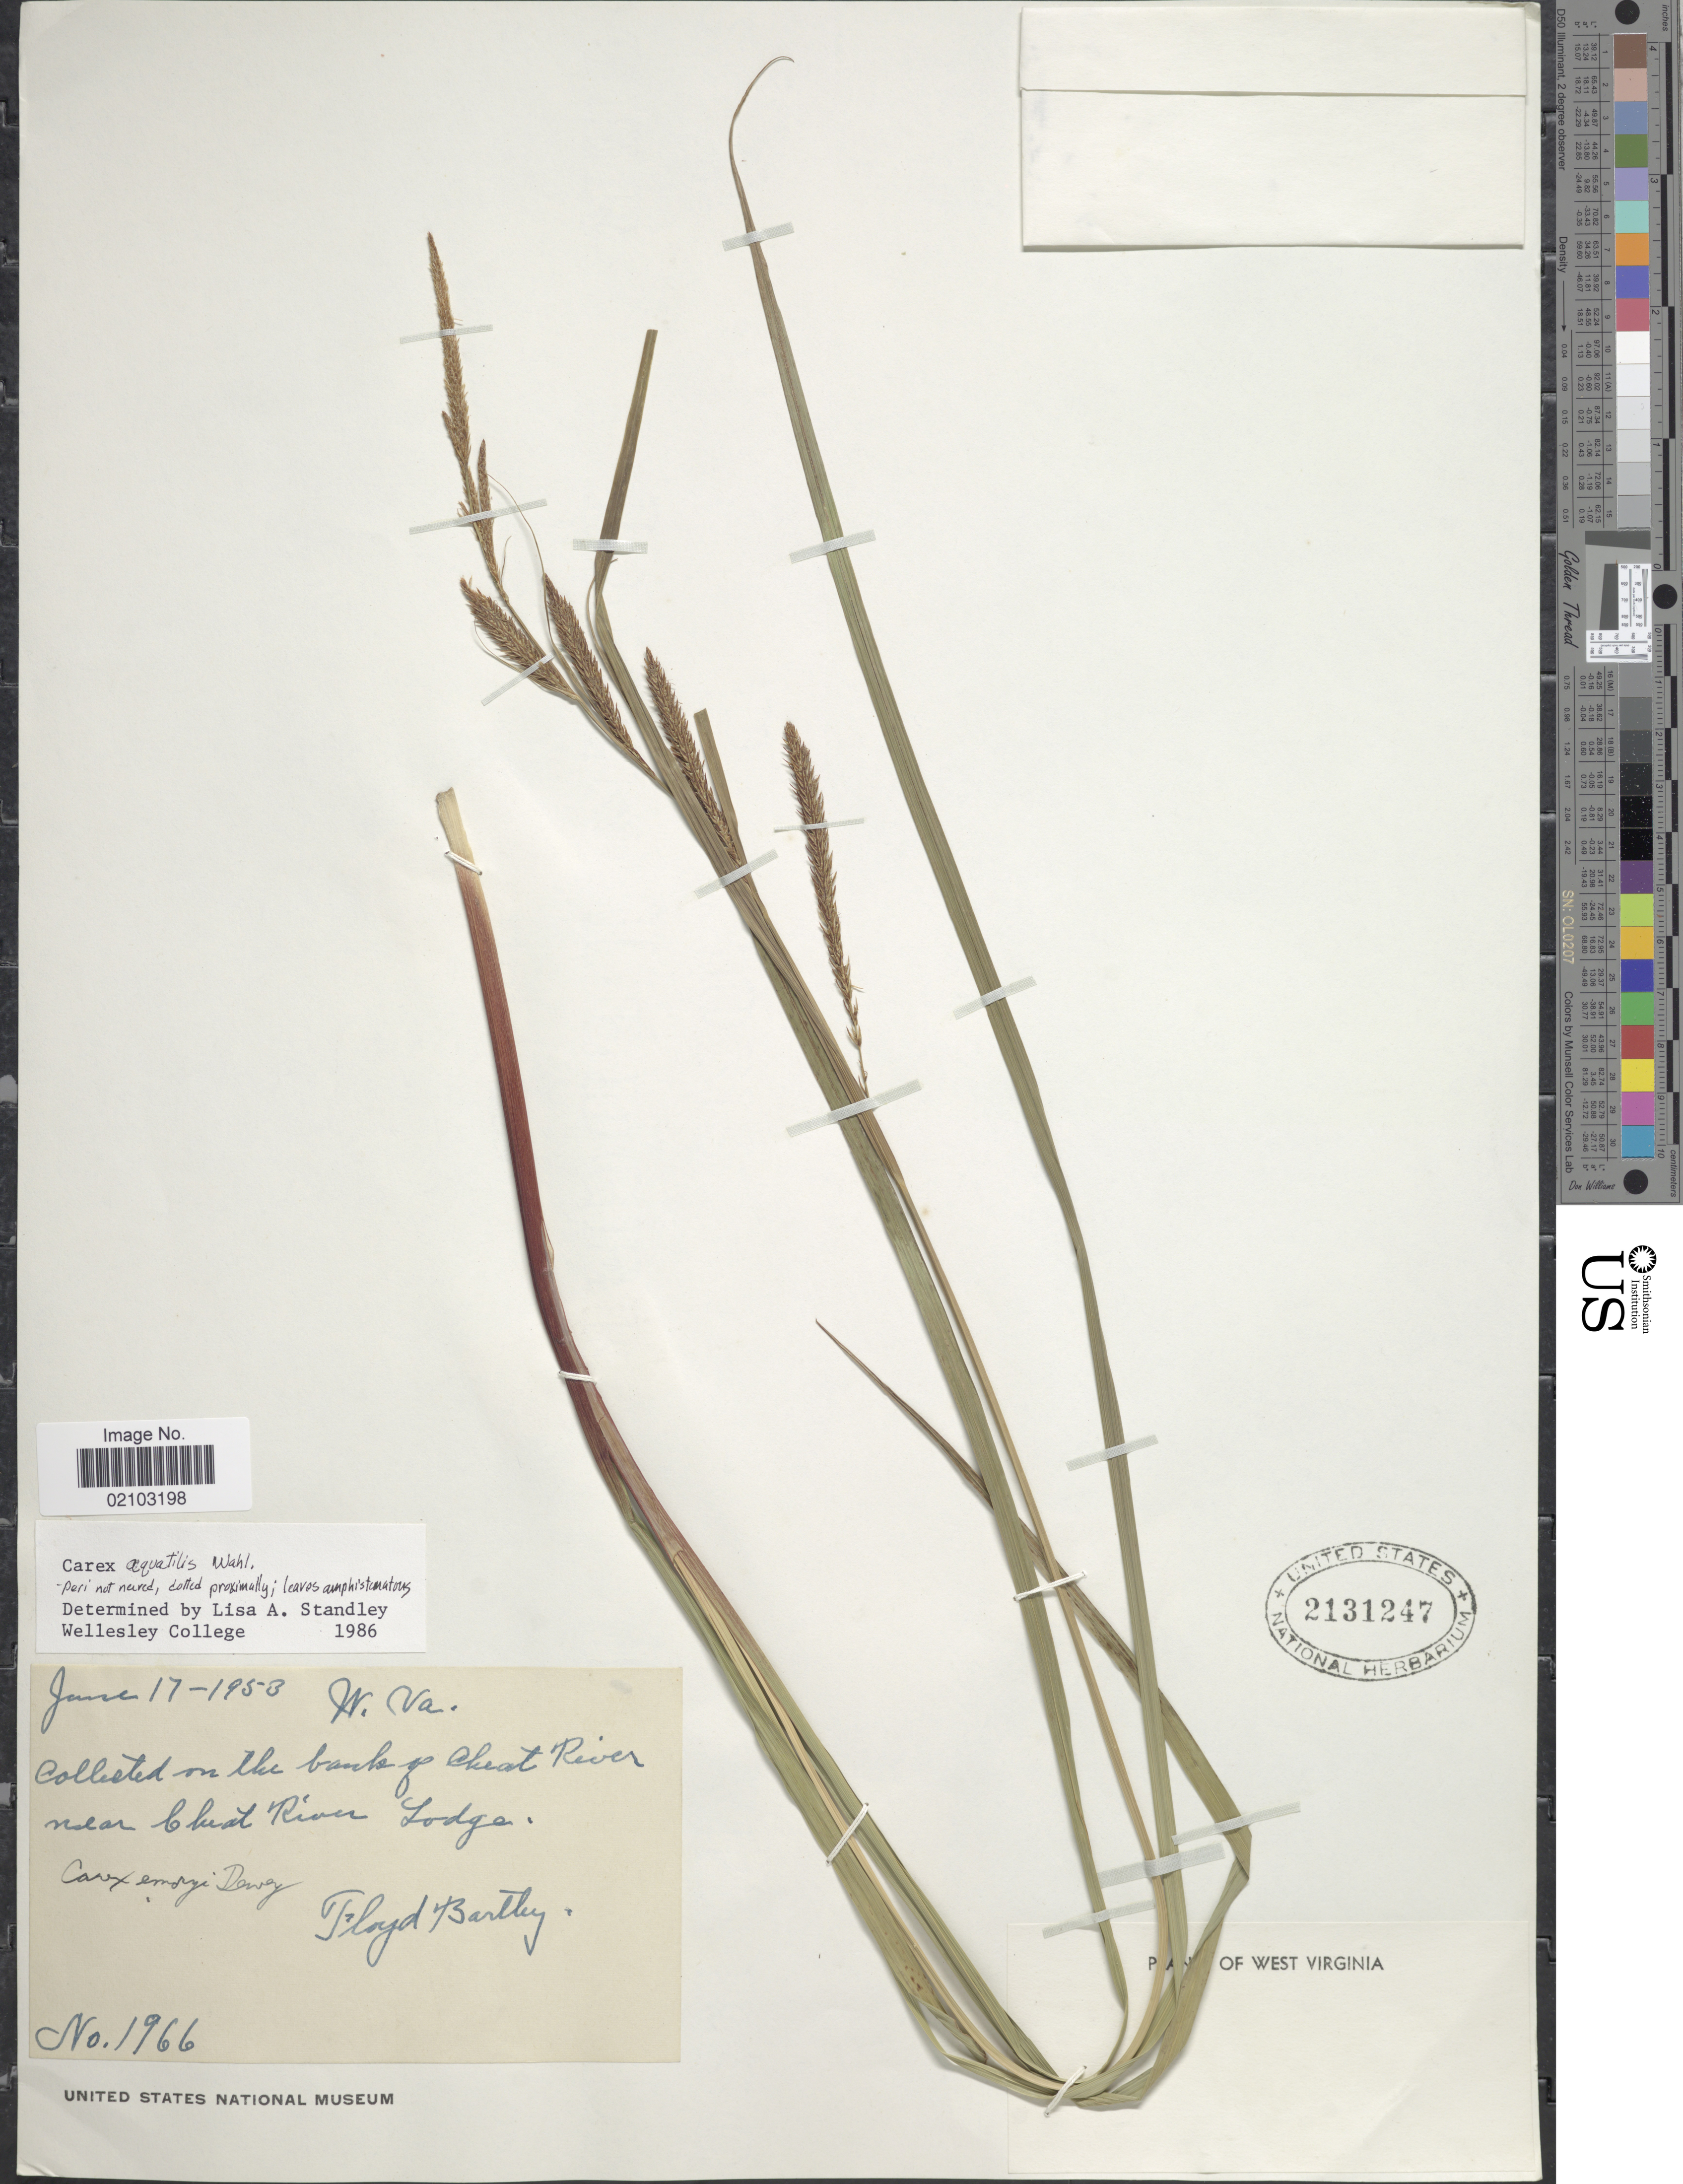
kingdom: Plantae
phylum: Tracheophyta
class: Liliopsida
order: Poales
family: Cyperaceae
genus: Carex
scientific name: Carex aquatilis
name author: Wahlenb.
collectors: F. Bartley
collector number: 1966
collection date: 1953-06-17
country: United States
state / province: West Virginia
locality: On the banks of Cheat River near Cheat River Lodge.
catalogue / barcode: US 2131247